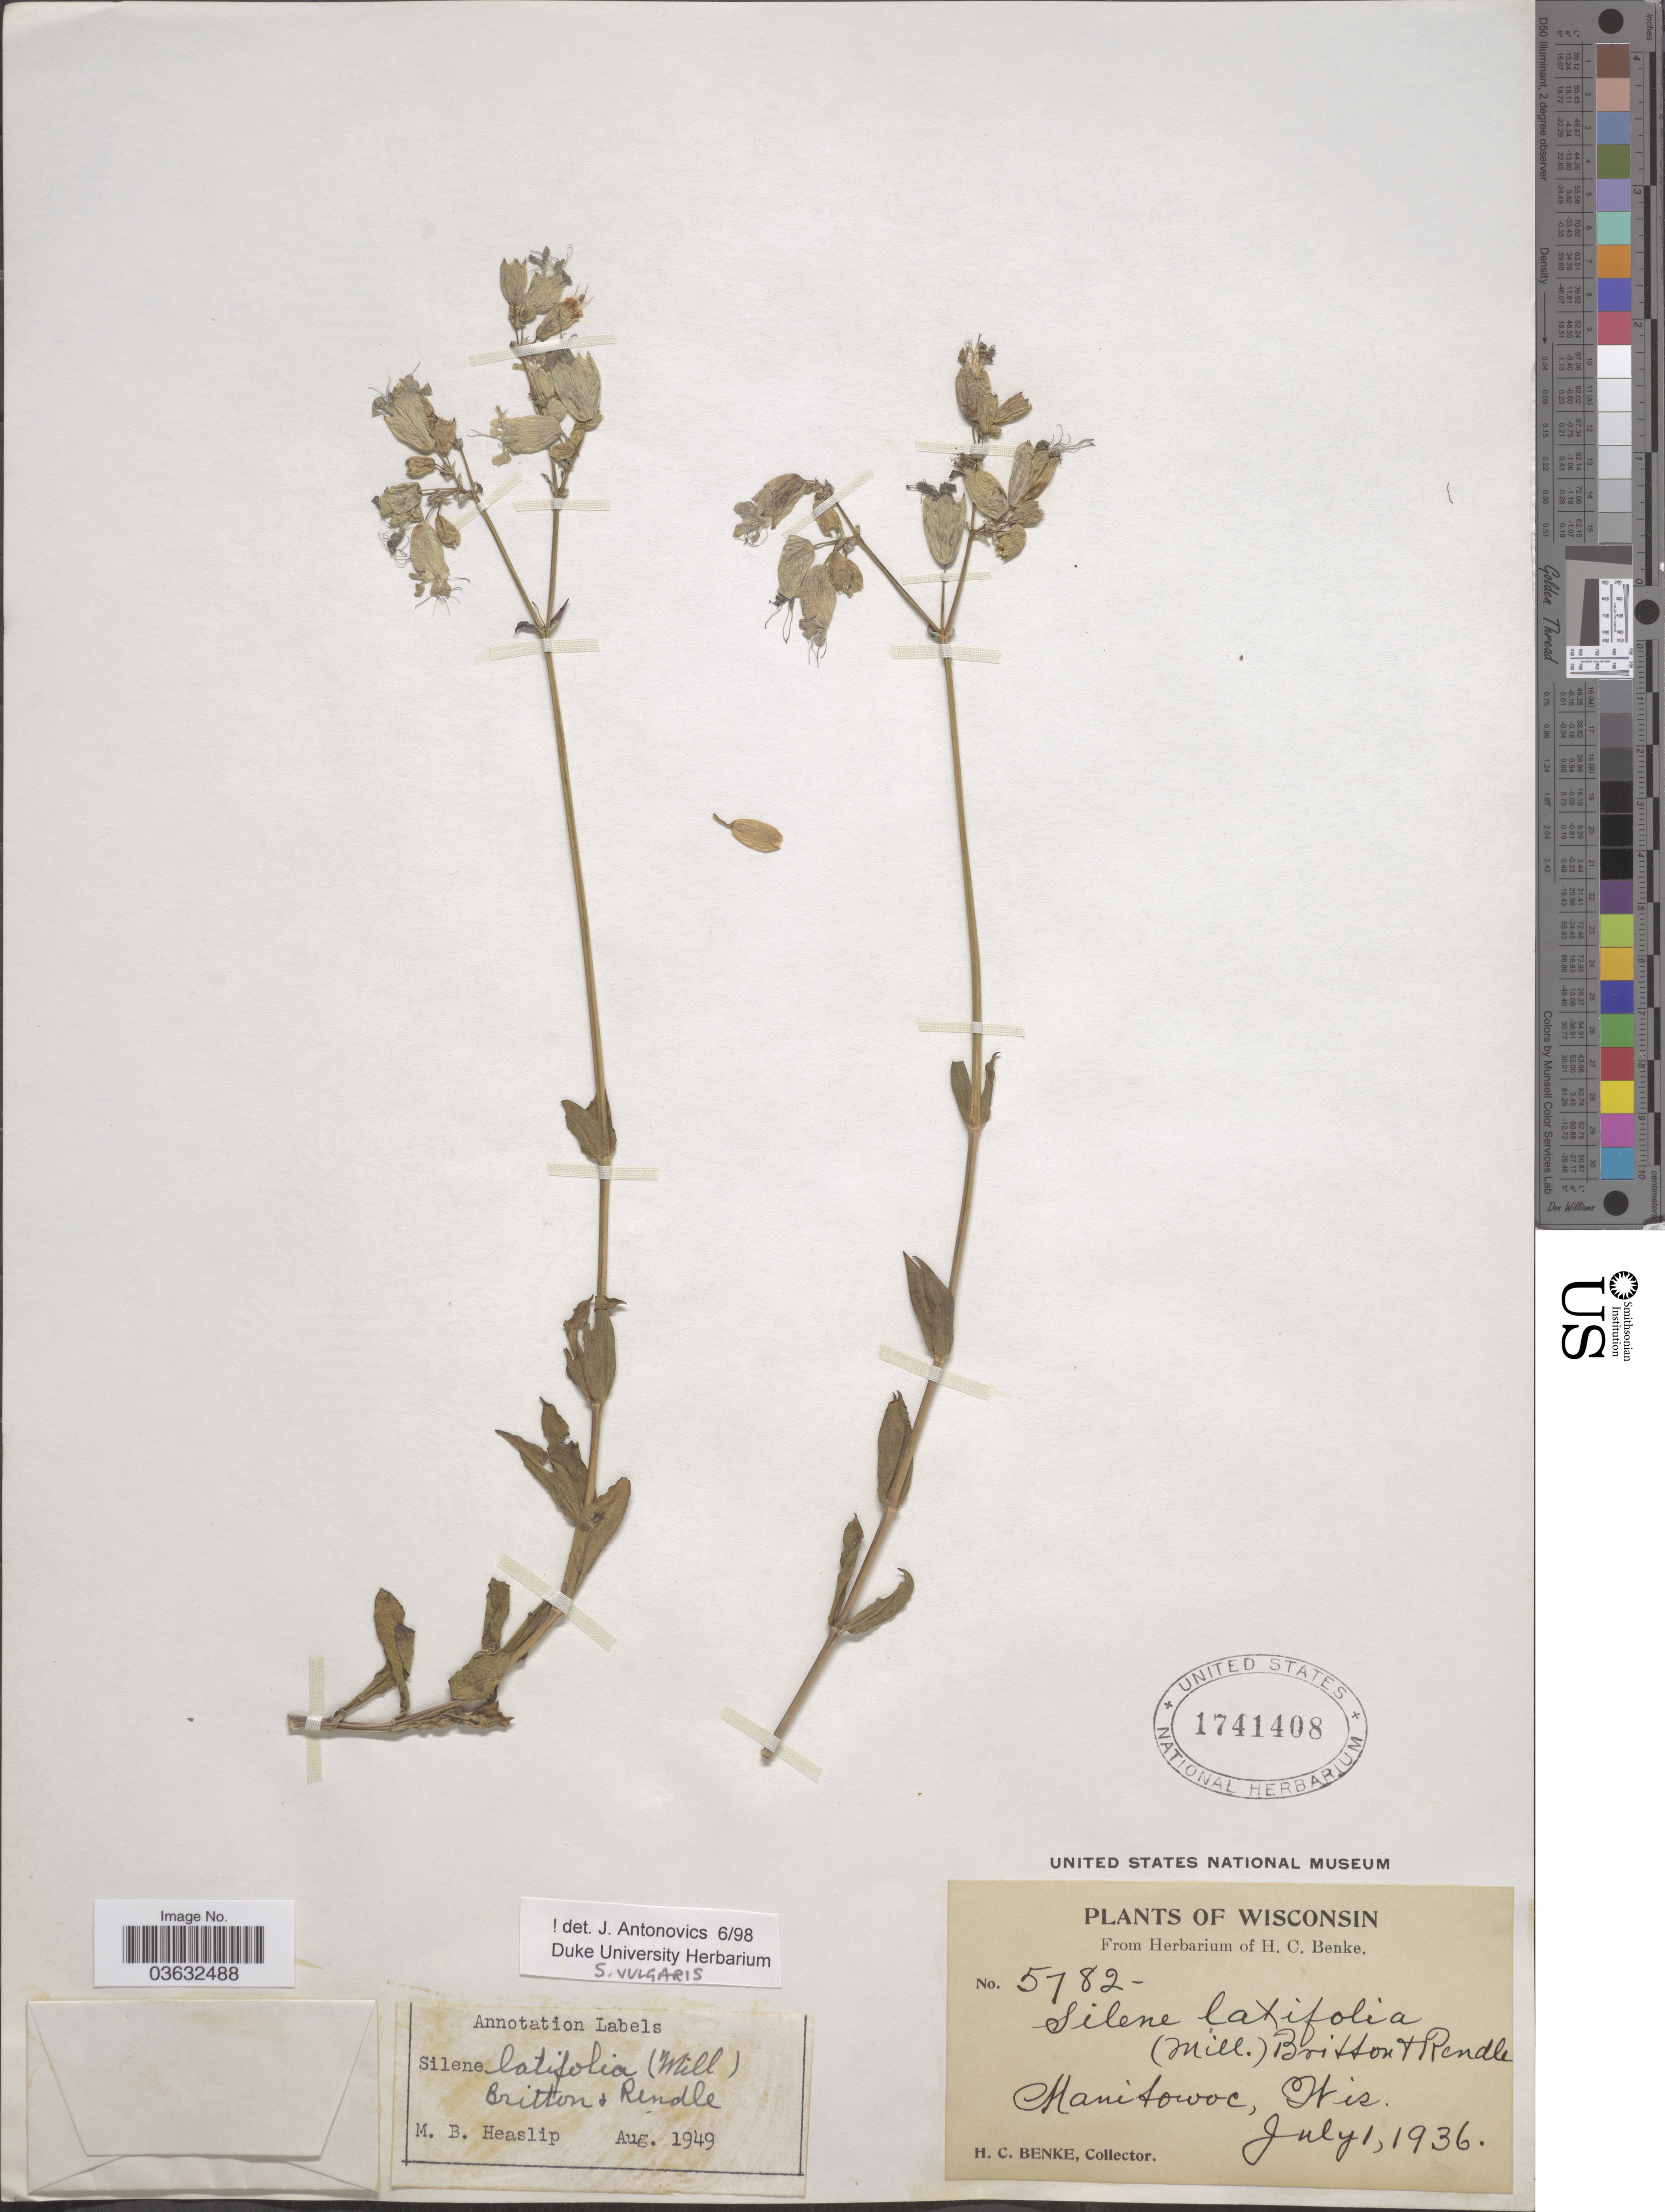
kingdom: Plantae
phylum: Tracheophyta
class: Magnoliopsida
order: Caryophyllales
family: Caryophyllaceae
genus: Silene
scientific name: Silene vulgaris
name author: (Moench) Garcke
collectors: H. Benke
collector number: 5782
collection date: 1936-07-01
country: United States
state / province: Wisconsin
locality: Manitowoc.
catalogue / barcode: US 1741408